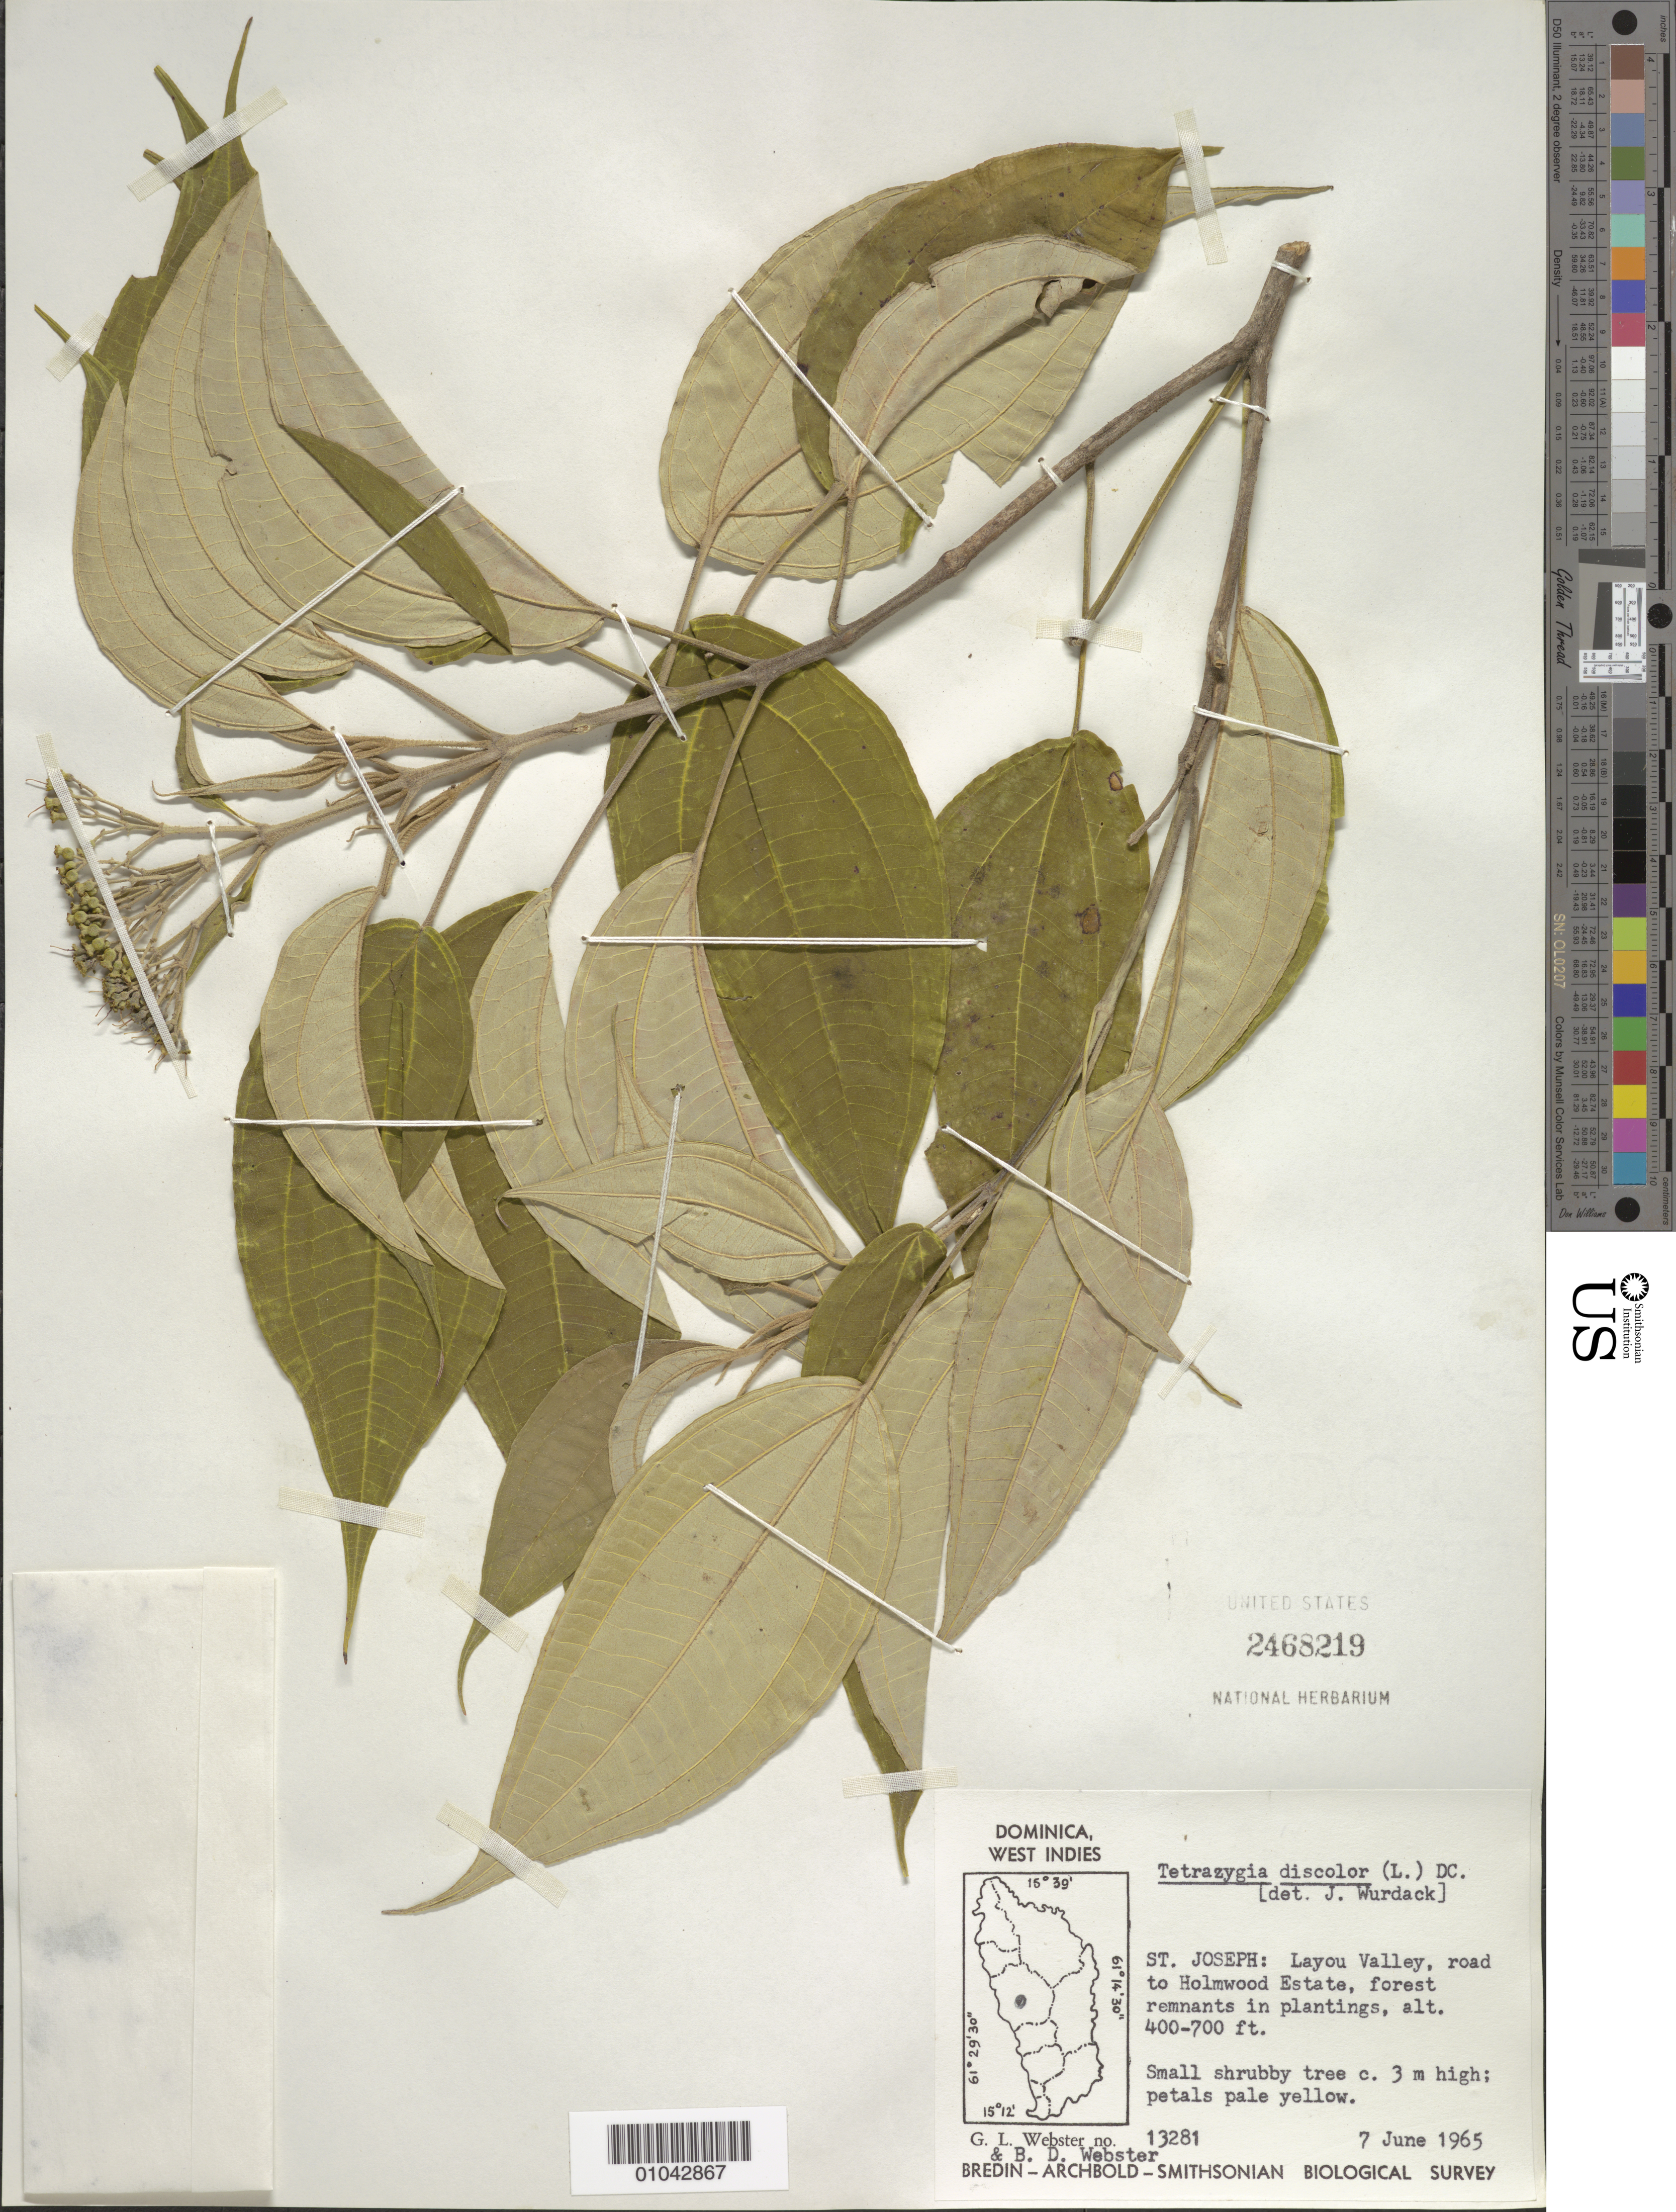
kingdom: Plantae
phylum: Tracheophyta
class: Magnoliopsida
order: Myrtales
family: Melastomataceae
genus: Tetrazygia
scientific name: Tetrazygia discolor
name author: (L.) DC.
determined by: Wurdack, John J., (US), US (UNITED STATES)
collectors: G. L. Webster & B. D. Webster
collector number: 13281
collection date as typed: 07 Jun 1965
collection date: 1965-06-07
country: Dominica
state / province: St. Joseph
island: Dominica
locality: Layou Valley, road to Holmwood Estate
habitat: Forest remnants in plantings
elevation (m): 122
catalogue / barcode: US 2468219